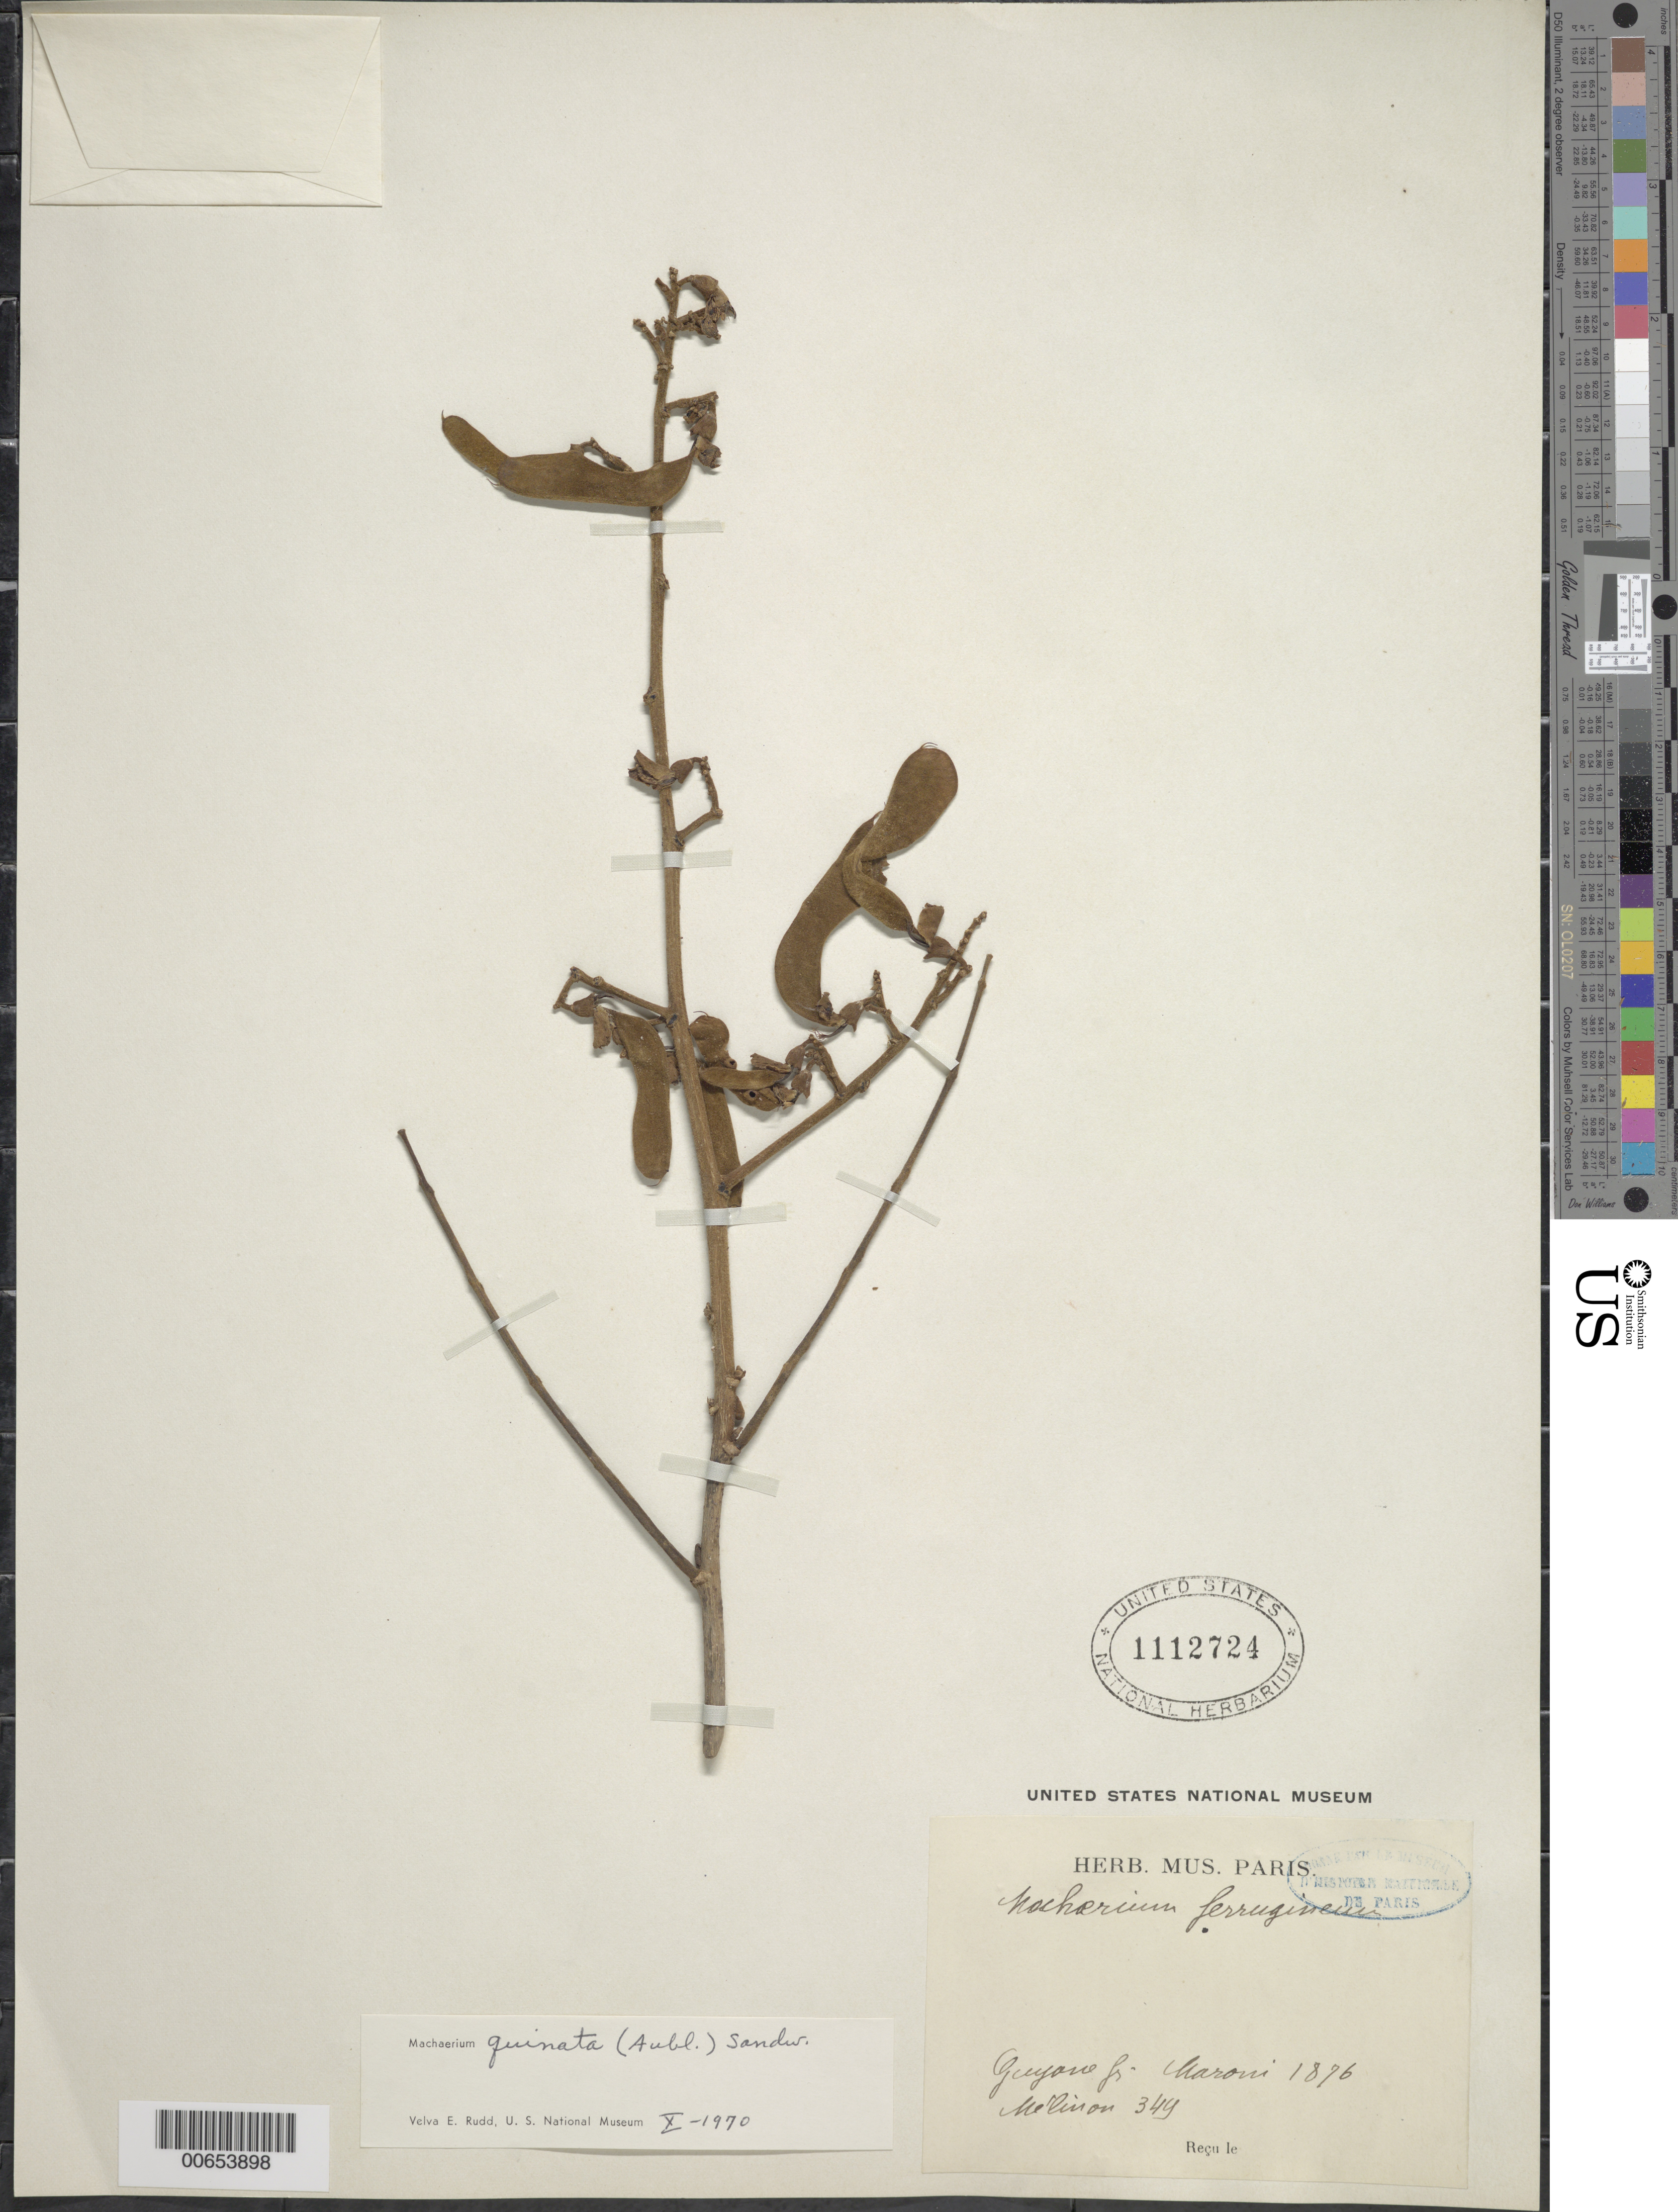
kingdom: Plantae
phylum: Tracheophyta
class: Magnoliopsida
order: Fabales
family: Fabaceae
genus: Machaerium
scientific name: Machaerium quinatum var. quinatum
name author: (Aubl.) Sandwith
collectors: E. Mélinon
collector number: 349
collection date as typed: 1876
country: French Guiana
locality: Maroni R.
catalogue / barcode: US 1112724